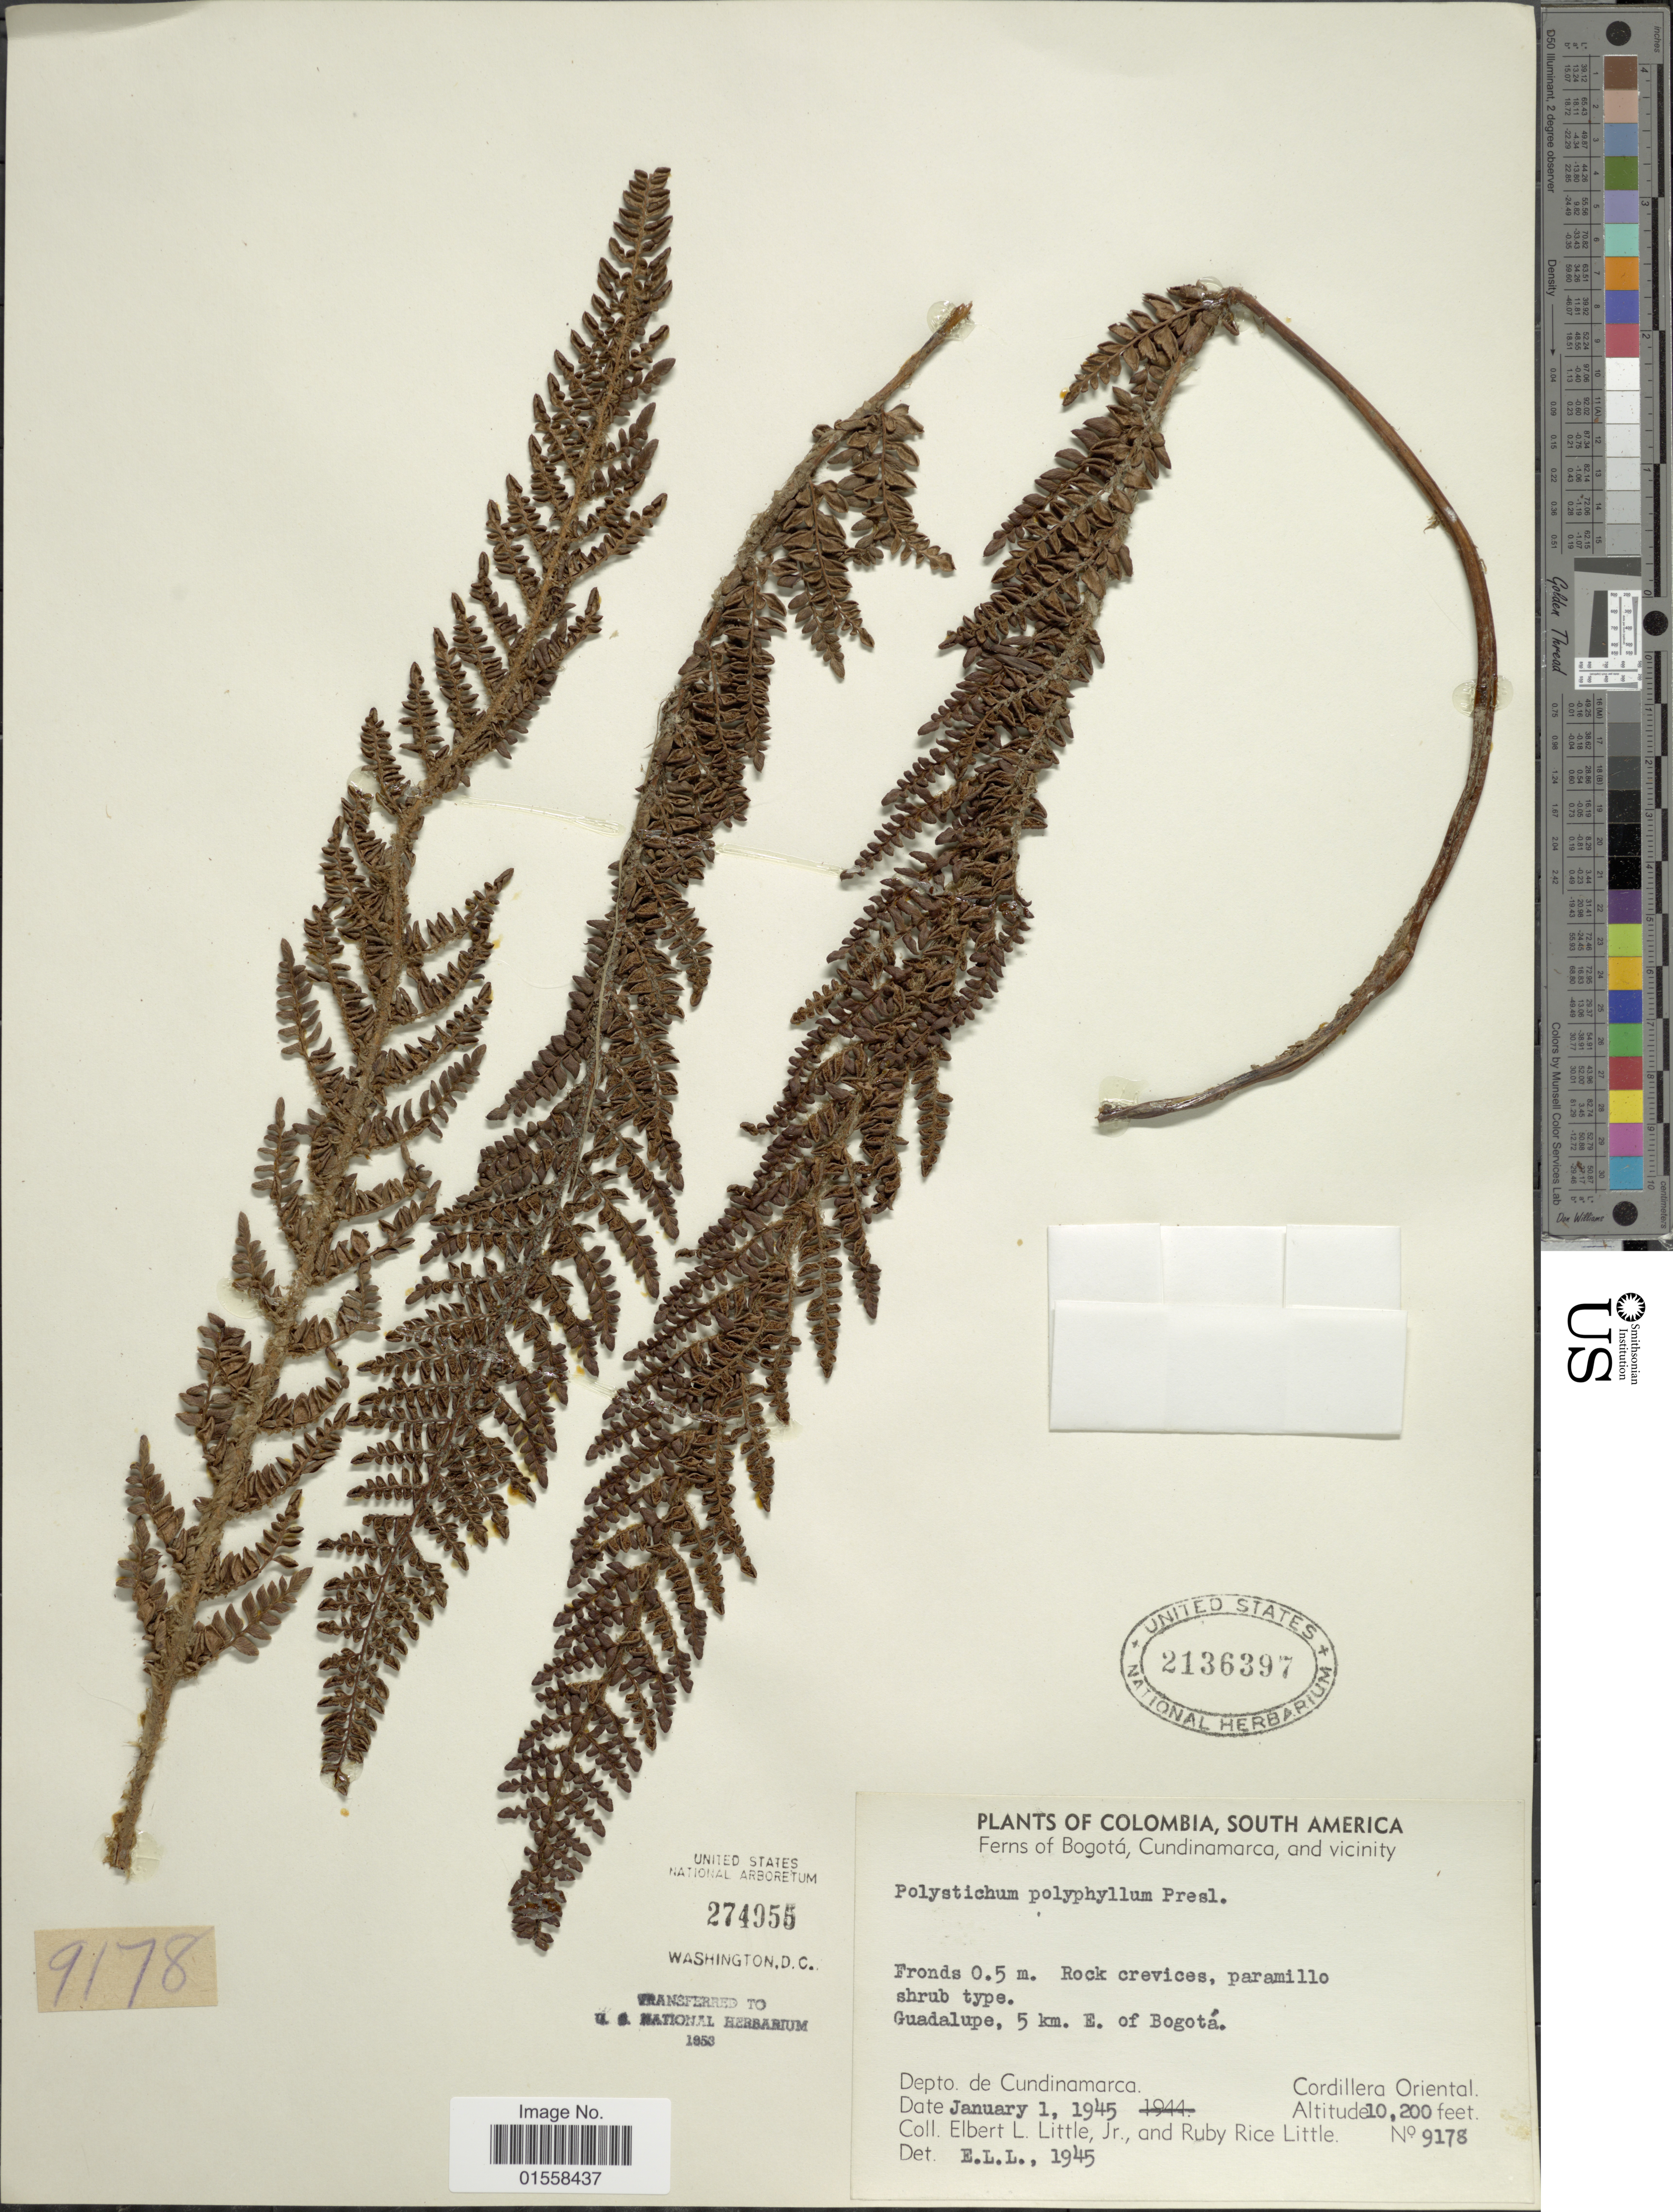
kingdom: Plantae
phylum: Tracheophyta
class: Polypodiopsida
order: Polypodiales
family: Dryopteridaceae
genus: Polystichum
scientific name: Polystichum orbiculatum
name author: (Desv.) J. Rémy & Fée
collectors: E. L. Little & R. R. Little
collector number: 9178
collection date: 1945-01-01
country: Colombia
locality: Colombia, South America, Guadalupe, 5 km. E. of Bogota. Depto. de Cundinamarca, Cordillera Oriental.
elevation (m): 3109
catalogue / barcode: US 2136397